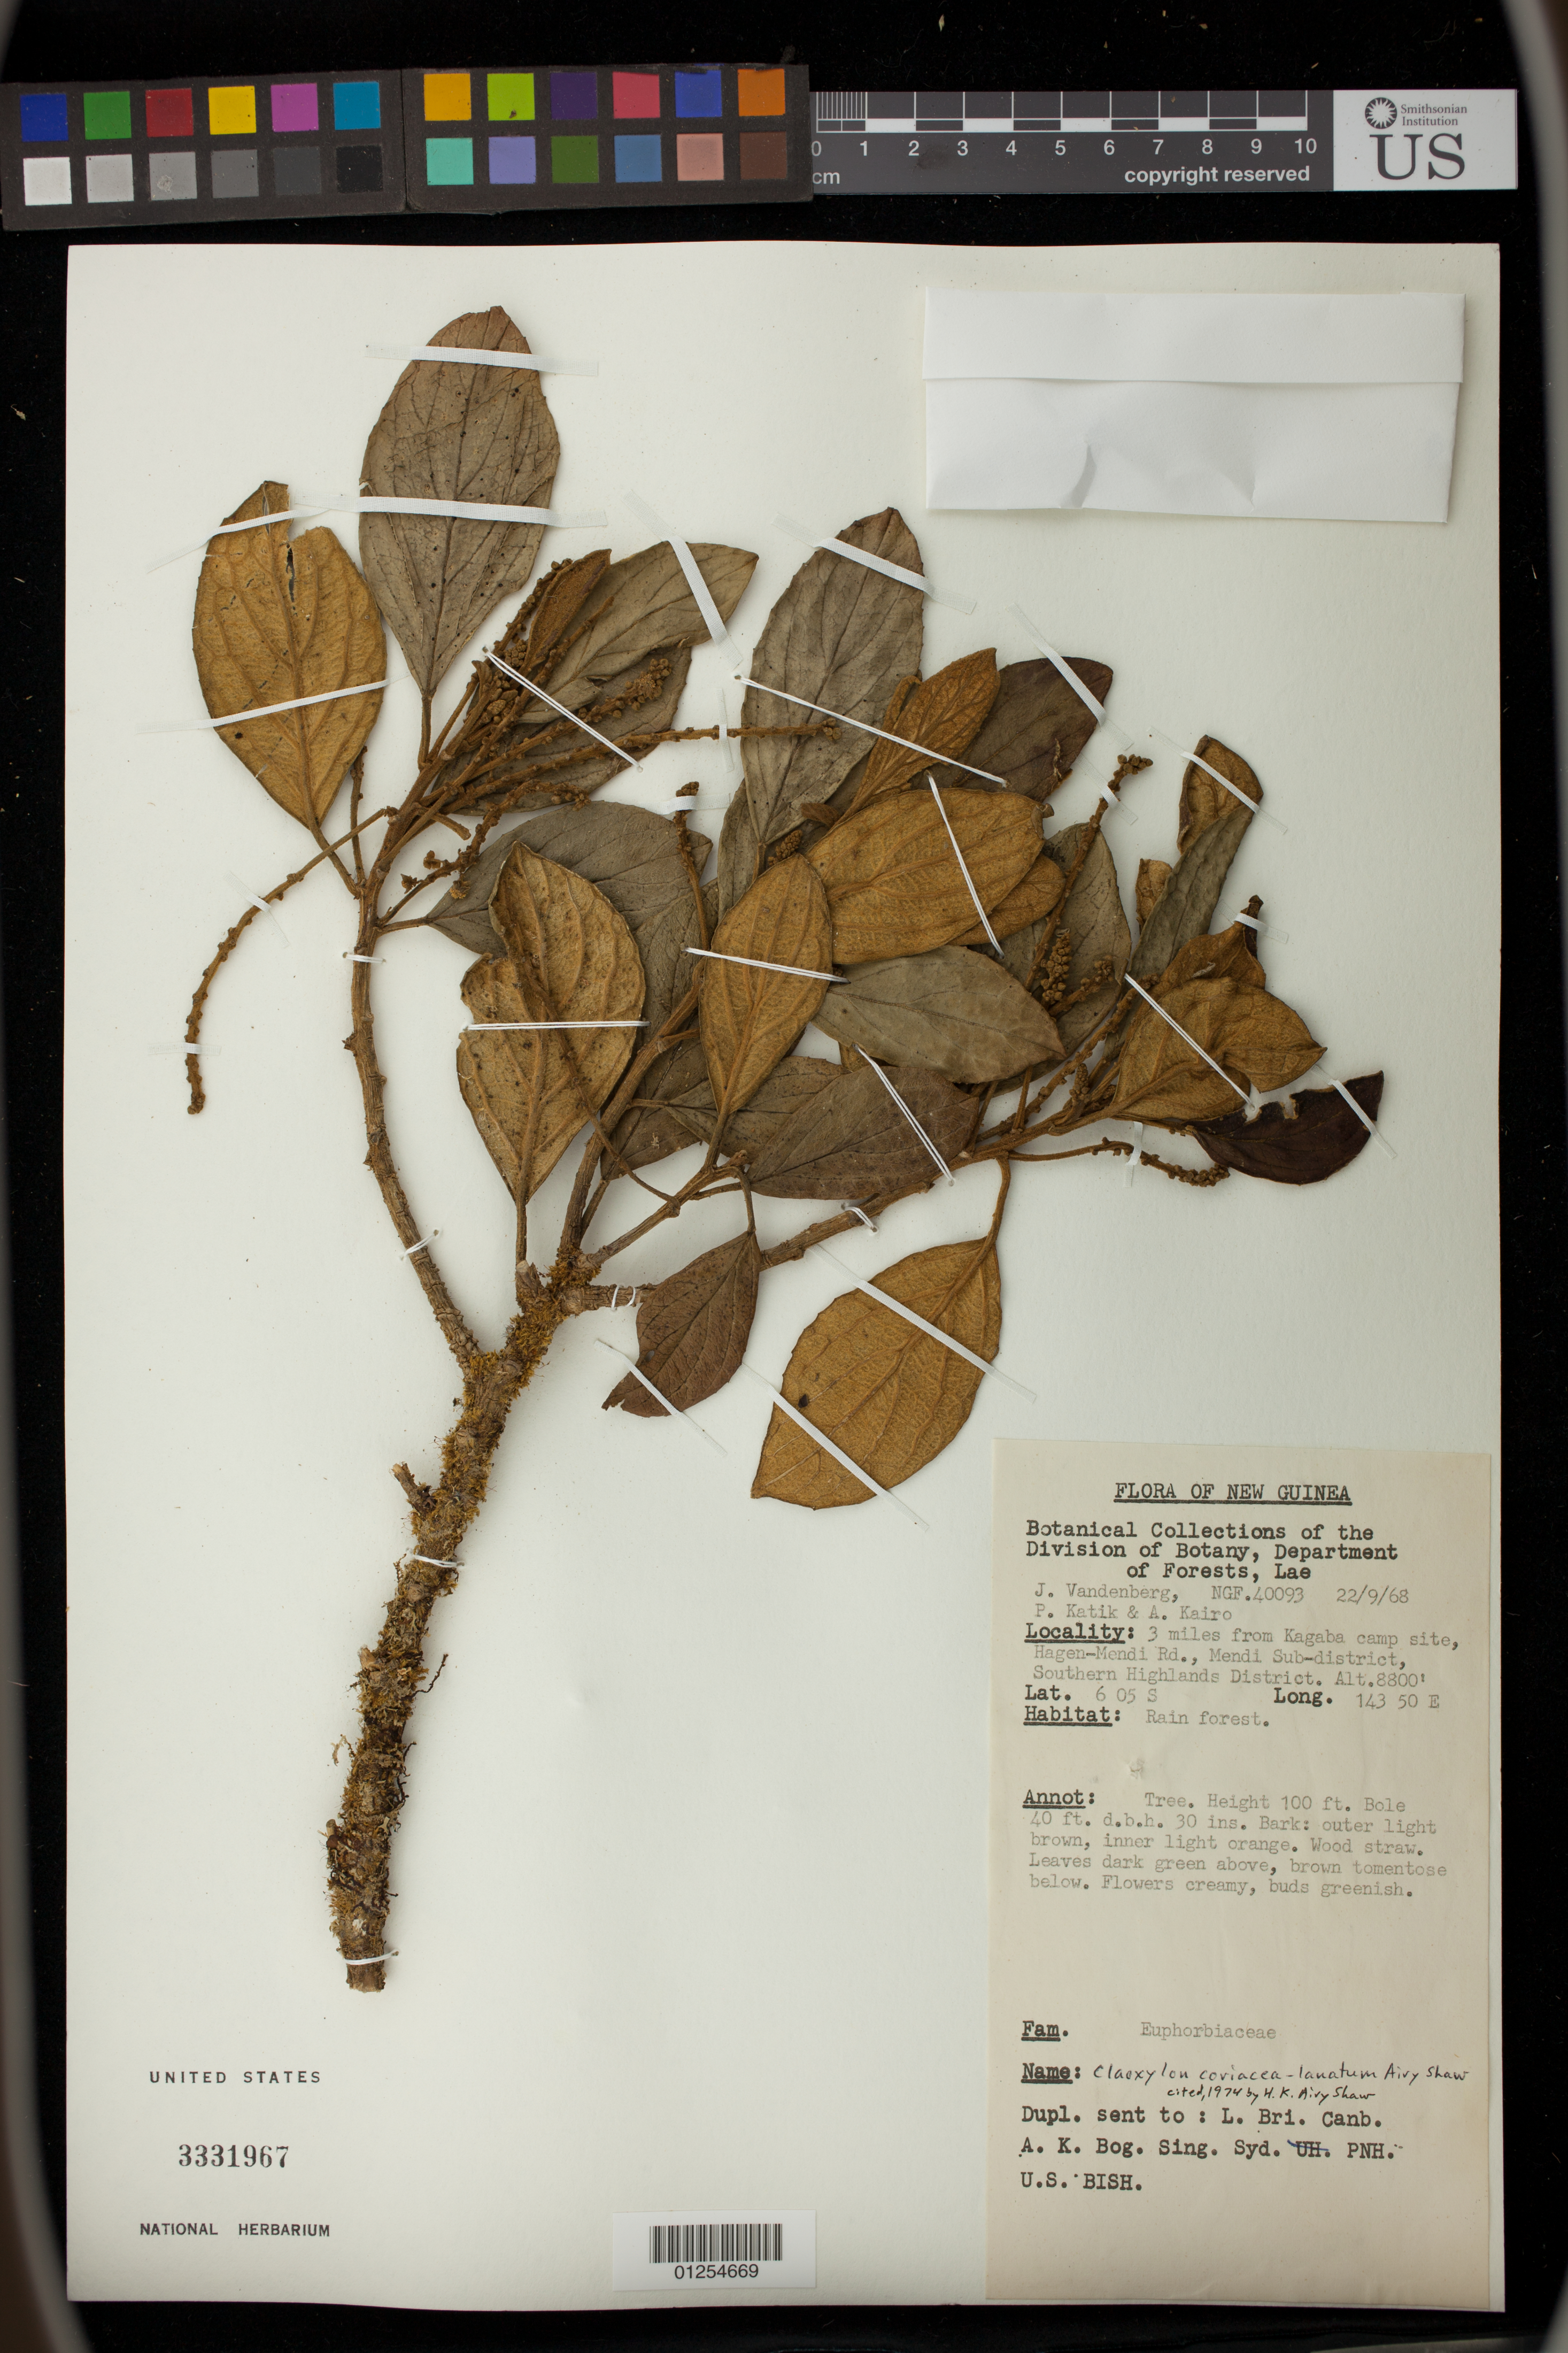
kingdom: Plantae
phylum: Tracheophyta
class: Magnoliopsida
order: Malpighiales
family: Euphorbiaceae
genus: Claoxylon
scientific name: Claoxylon coriaceolanatum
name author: Aitch.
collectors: J. Vandenberg, P. Katik & A. Kairo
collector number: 40093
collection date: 1968-09-22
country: Papua New Guinea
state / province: Southern Highlands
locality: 3 miles from Kagaba camp site, Hagen-Mendi Rd., Mendi Sub-district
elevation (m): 2682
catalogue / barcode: US 3331967